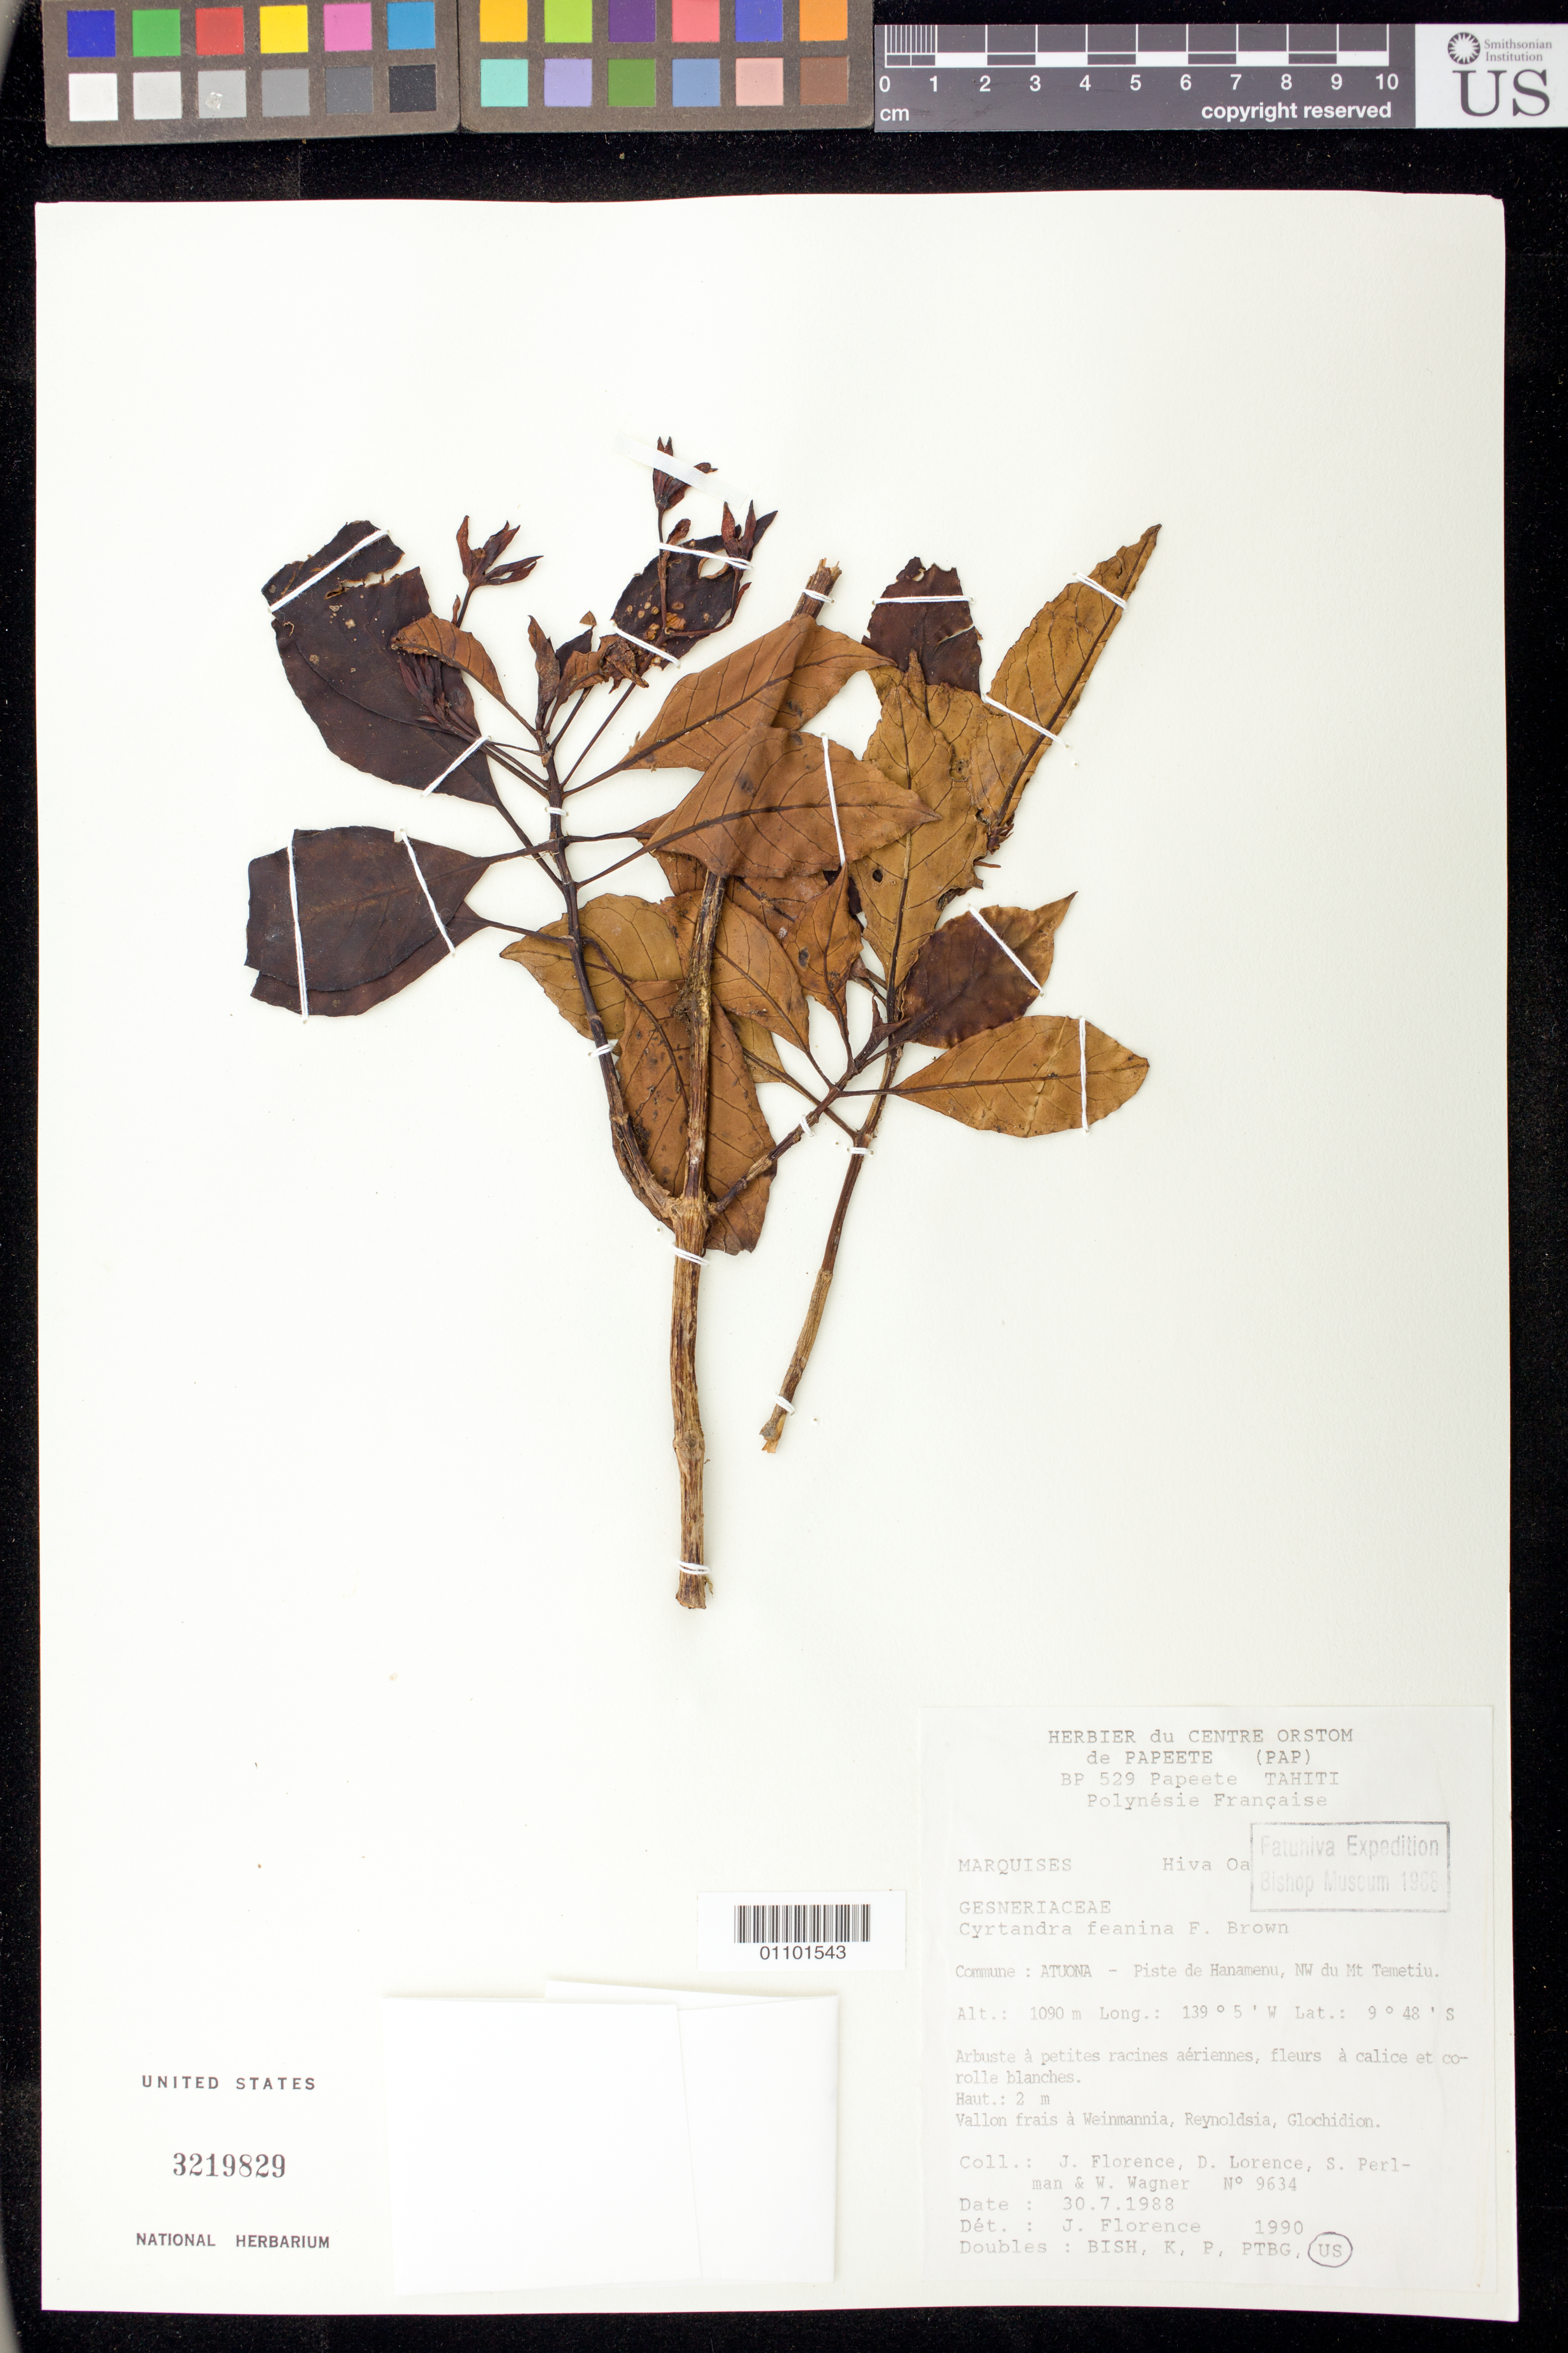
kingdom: Plantae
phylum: Tracheophyta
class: Magnoliopsida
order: Lamiales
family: Gesneriaceae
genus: Cyrtandra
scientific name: Cyrtandra feaniana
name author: F. Br.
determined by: Wagner, W. L., (BOT), Smithsonian Institution - National Museum of Natural History (UNITED STATES)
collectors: J. Florence, D. Lorence, S. P. Perlman & W. L. Wagner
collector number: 9634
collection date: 1988-07-30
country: French Polynesia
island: Hiva Oa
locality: Atuona, piste de Hanamenu, NW du Mt. Temetiu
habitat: Vallon frais à Weinmannia, Reynoldsia, Glochidion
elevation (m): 1090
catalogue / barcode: US 3219829